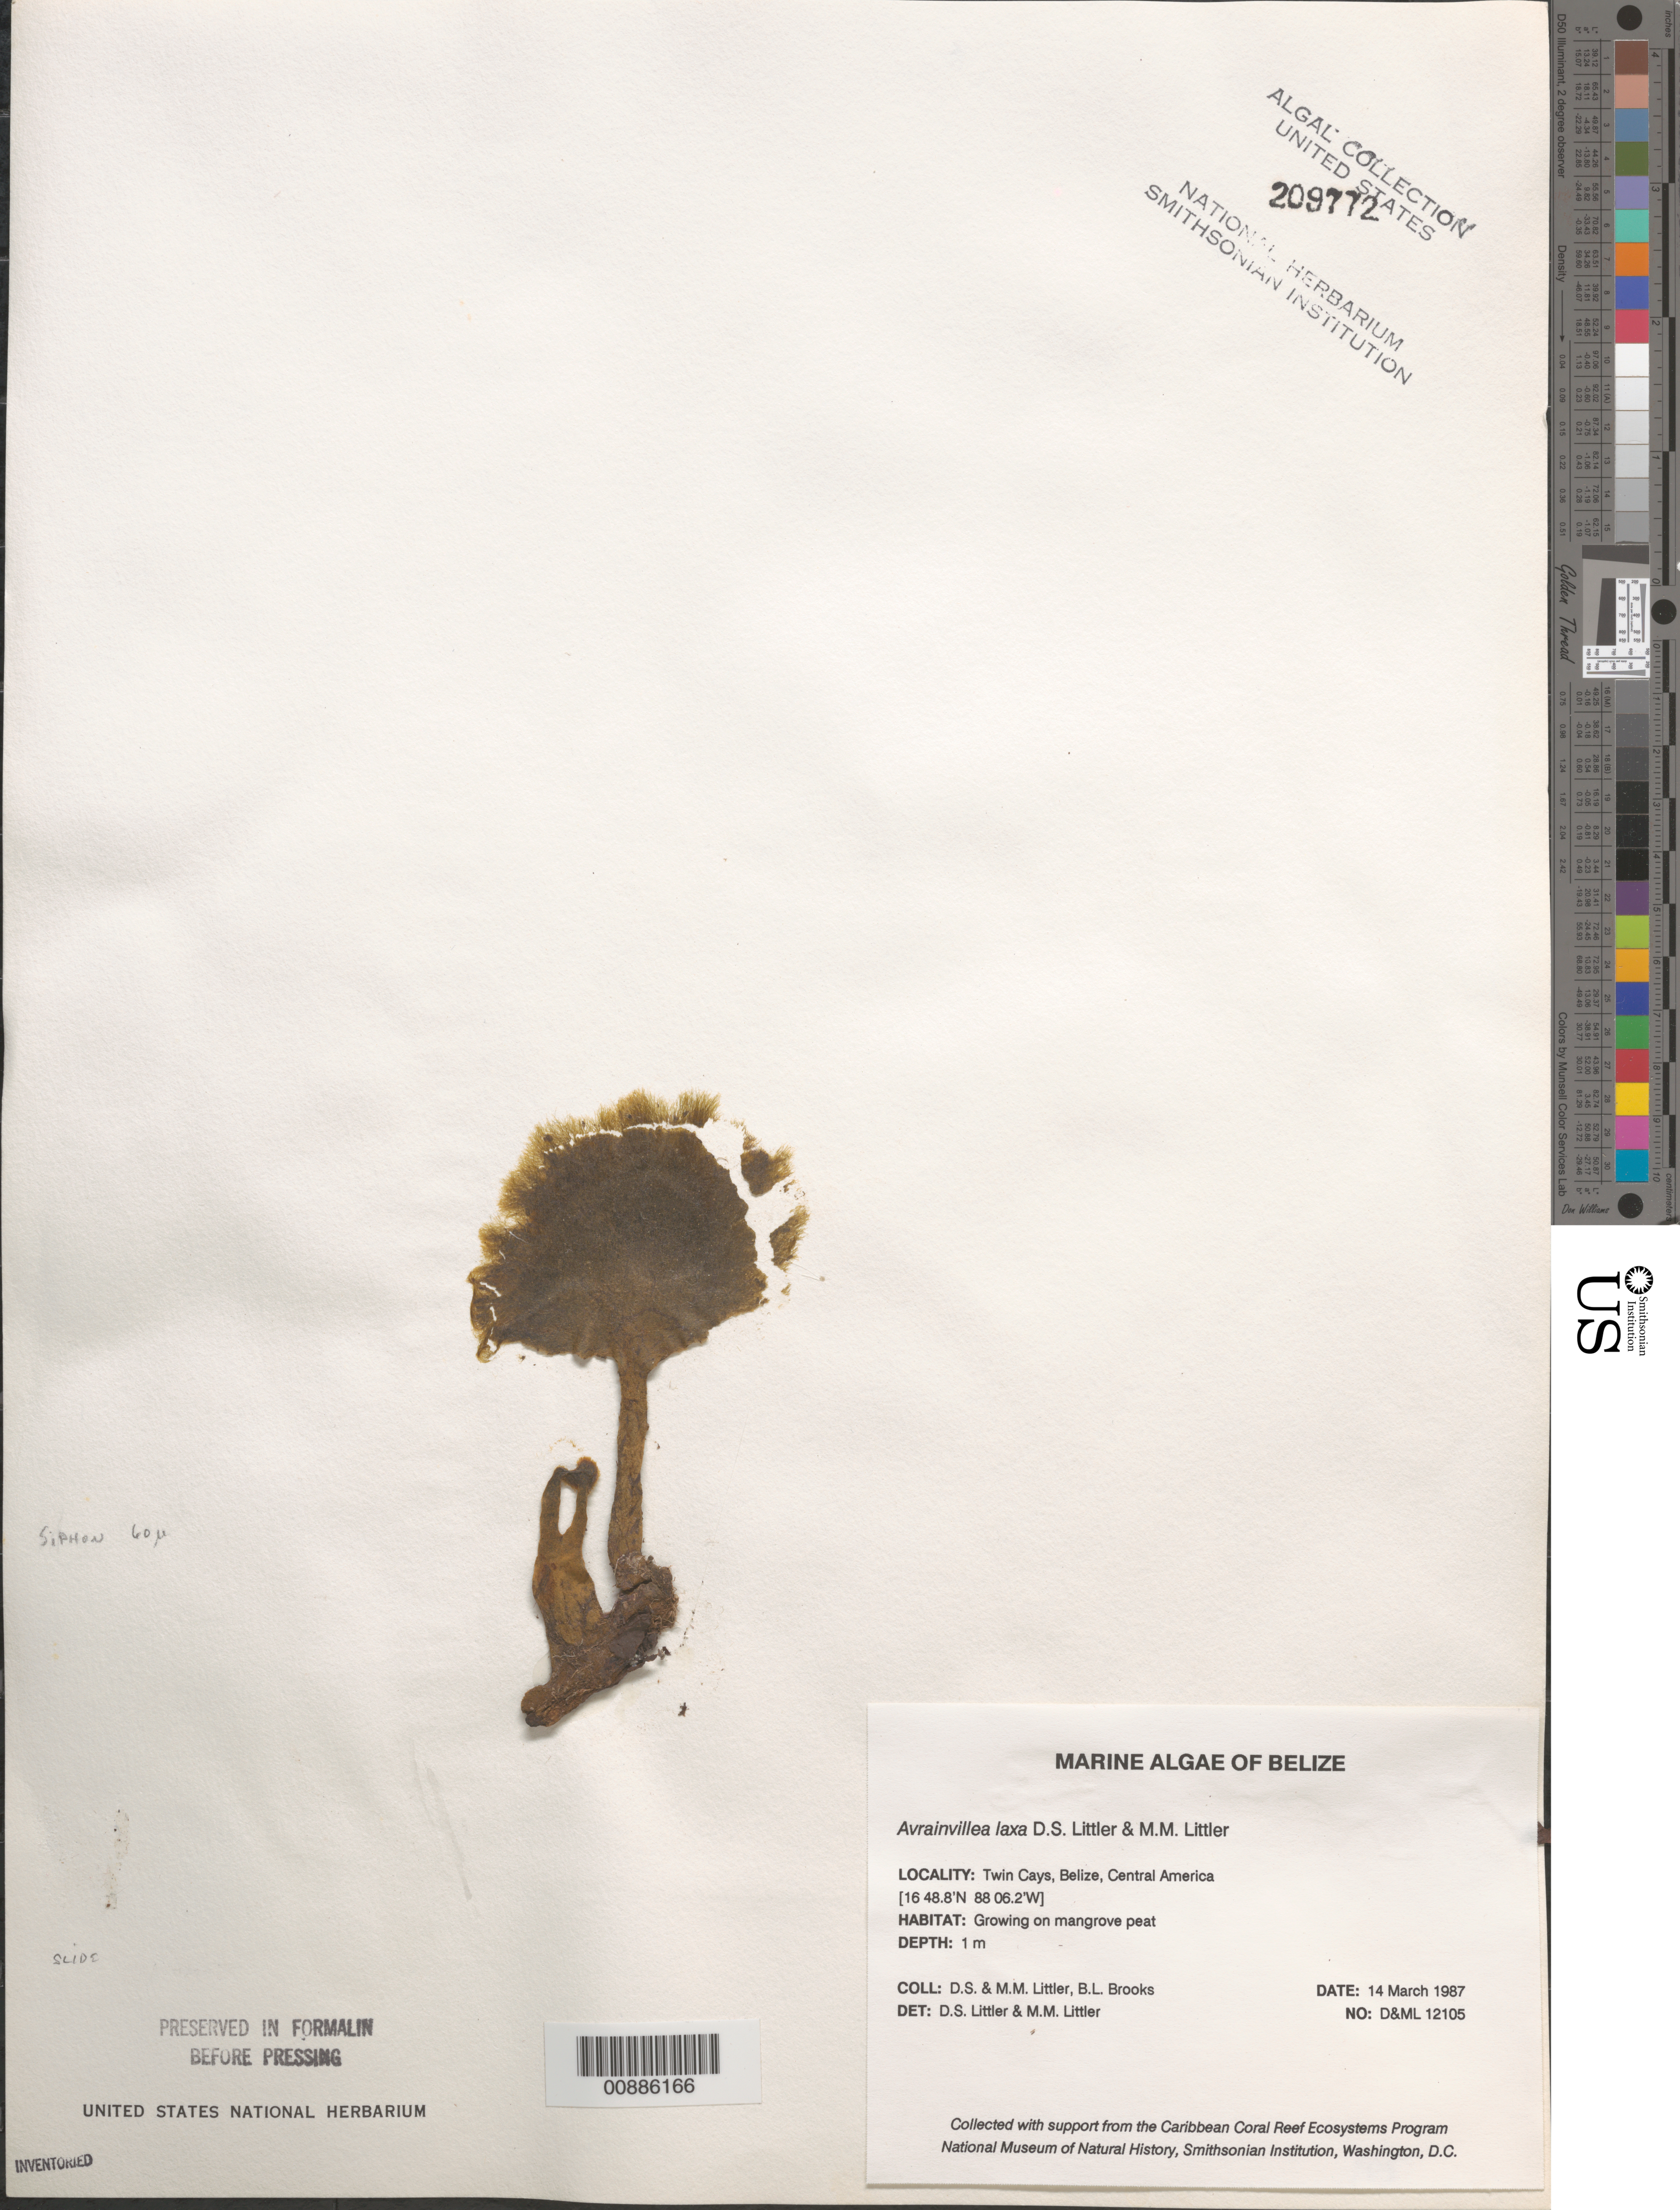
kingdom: Plantae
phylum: Chlorophyta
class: Ulvophyceae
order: Bryopsidales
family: Dichotomosiphonaceae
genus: Avrainvillea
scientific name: Avrainvillea laxa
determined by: Littler, D. S.; Littler, M. M.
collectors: D. S. Littler, M. M. Littler & B. Brooks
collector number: D&ML 12105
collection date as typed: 14 Mar 1987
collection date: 1987-03-14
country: Belize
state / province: Stann Creek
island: Twin Cays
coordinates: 16 48.8'N, 88 06.2'W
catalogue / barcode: US 209772